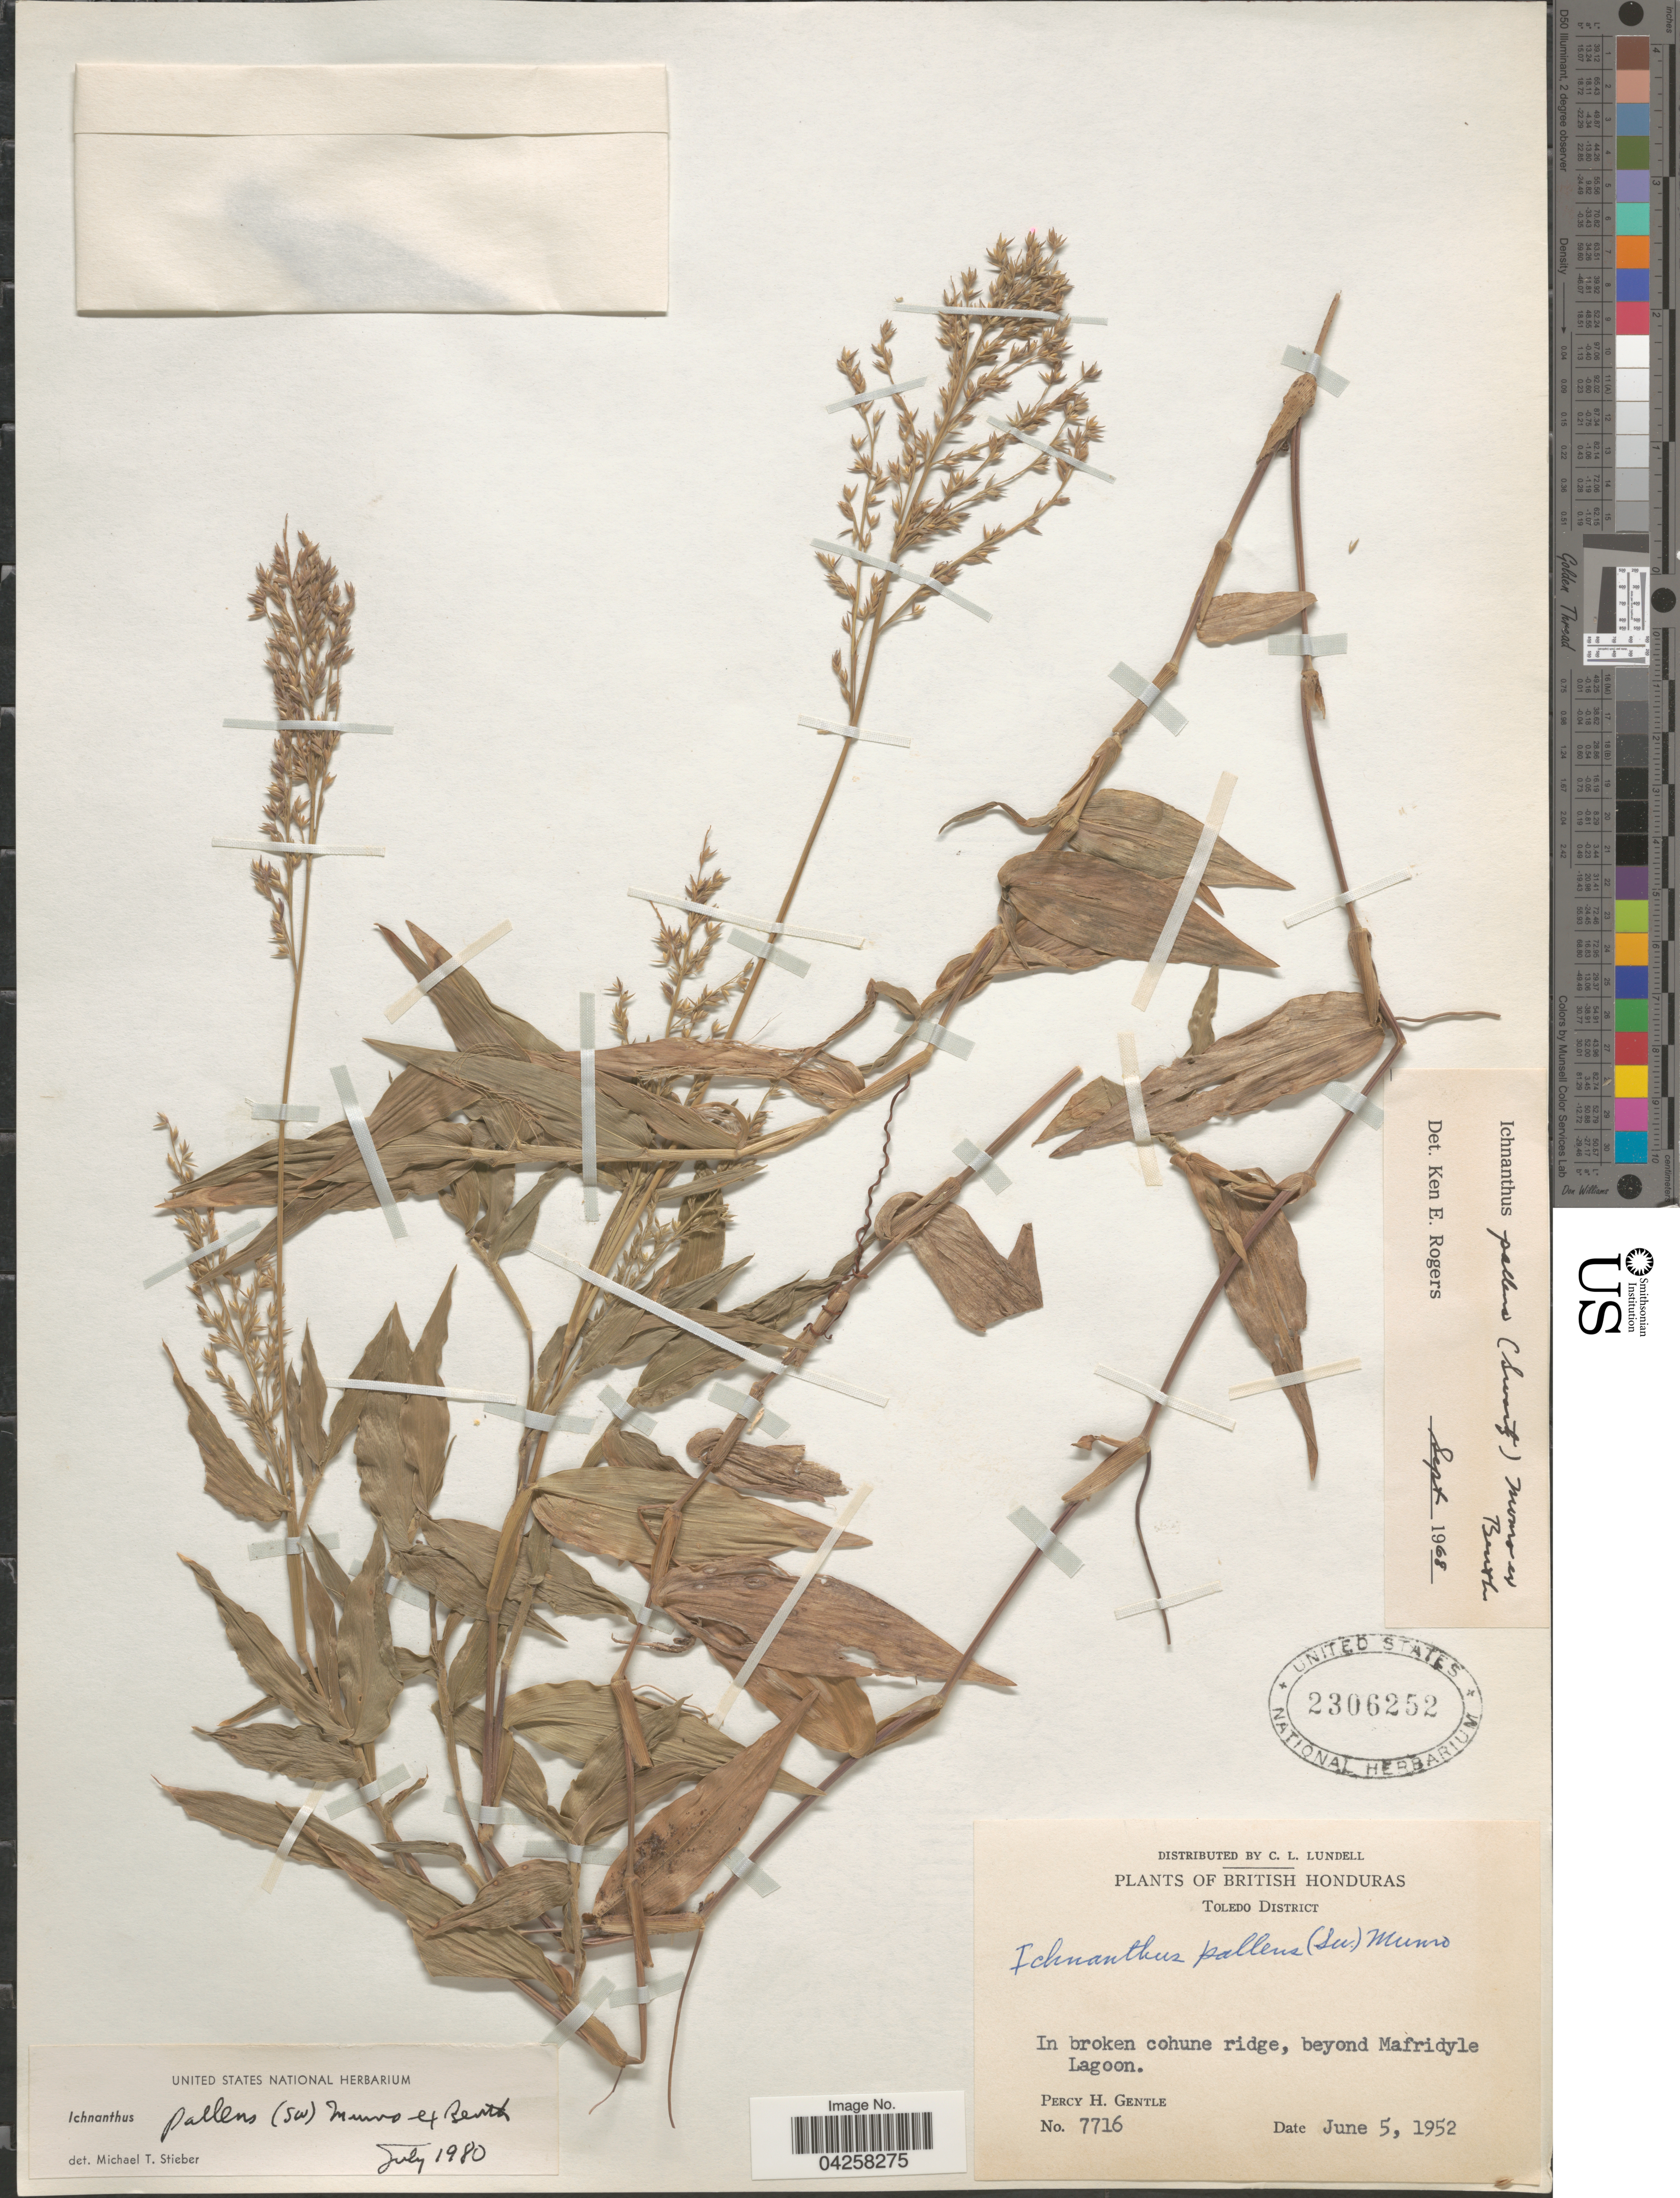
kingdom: Plantae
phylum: Tracheophyta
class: Liliopsida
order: Poales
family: Poaceae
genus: Ichnanthus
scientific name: Ichnanthus pallens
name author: (Sw.) Munro ex Benth.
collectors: P. H. Gentle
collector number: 7716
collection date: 1952-06-05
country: Belize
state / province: Toledo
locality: British Honduras. Toledo District. In broken cohune ridge, beyond Mafridyle Lagoon.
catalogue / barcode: US 2306252